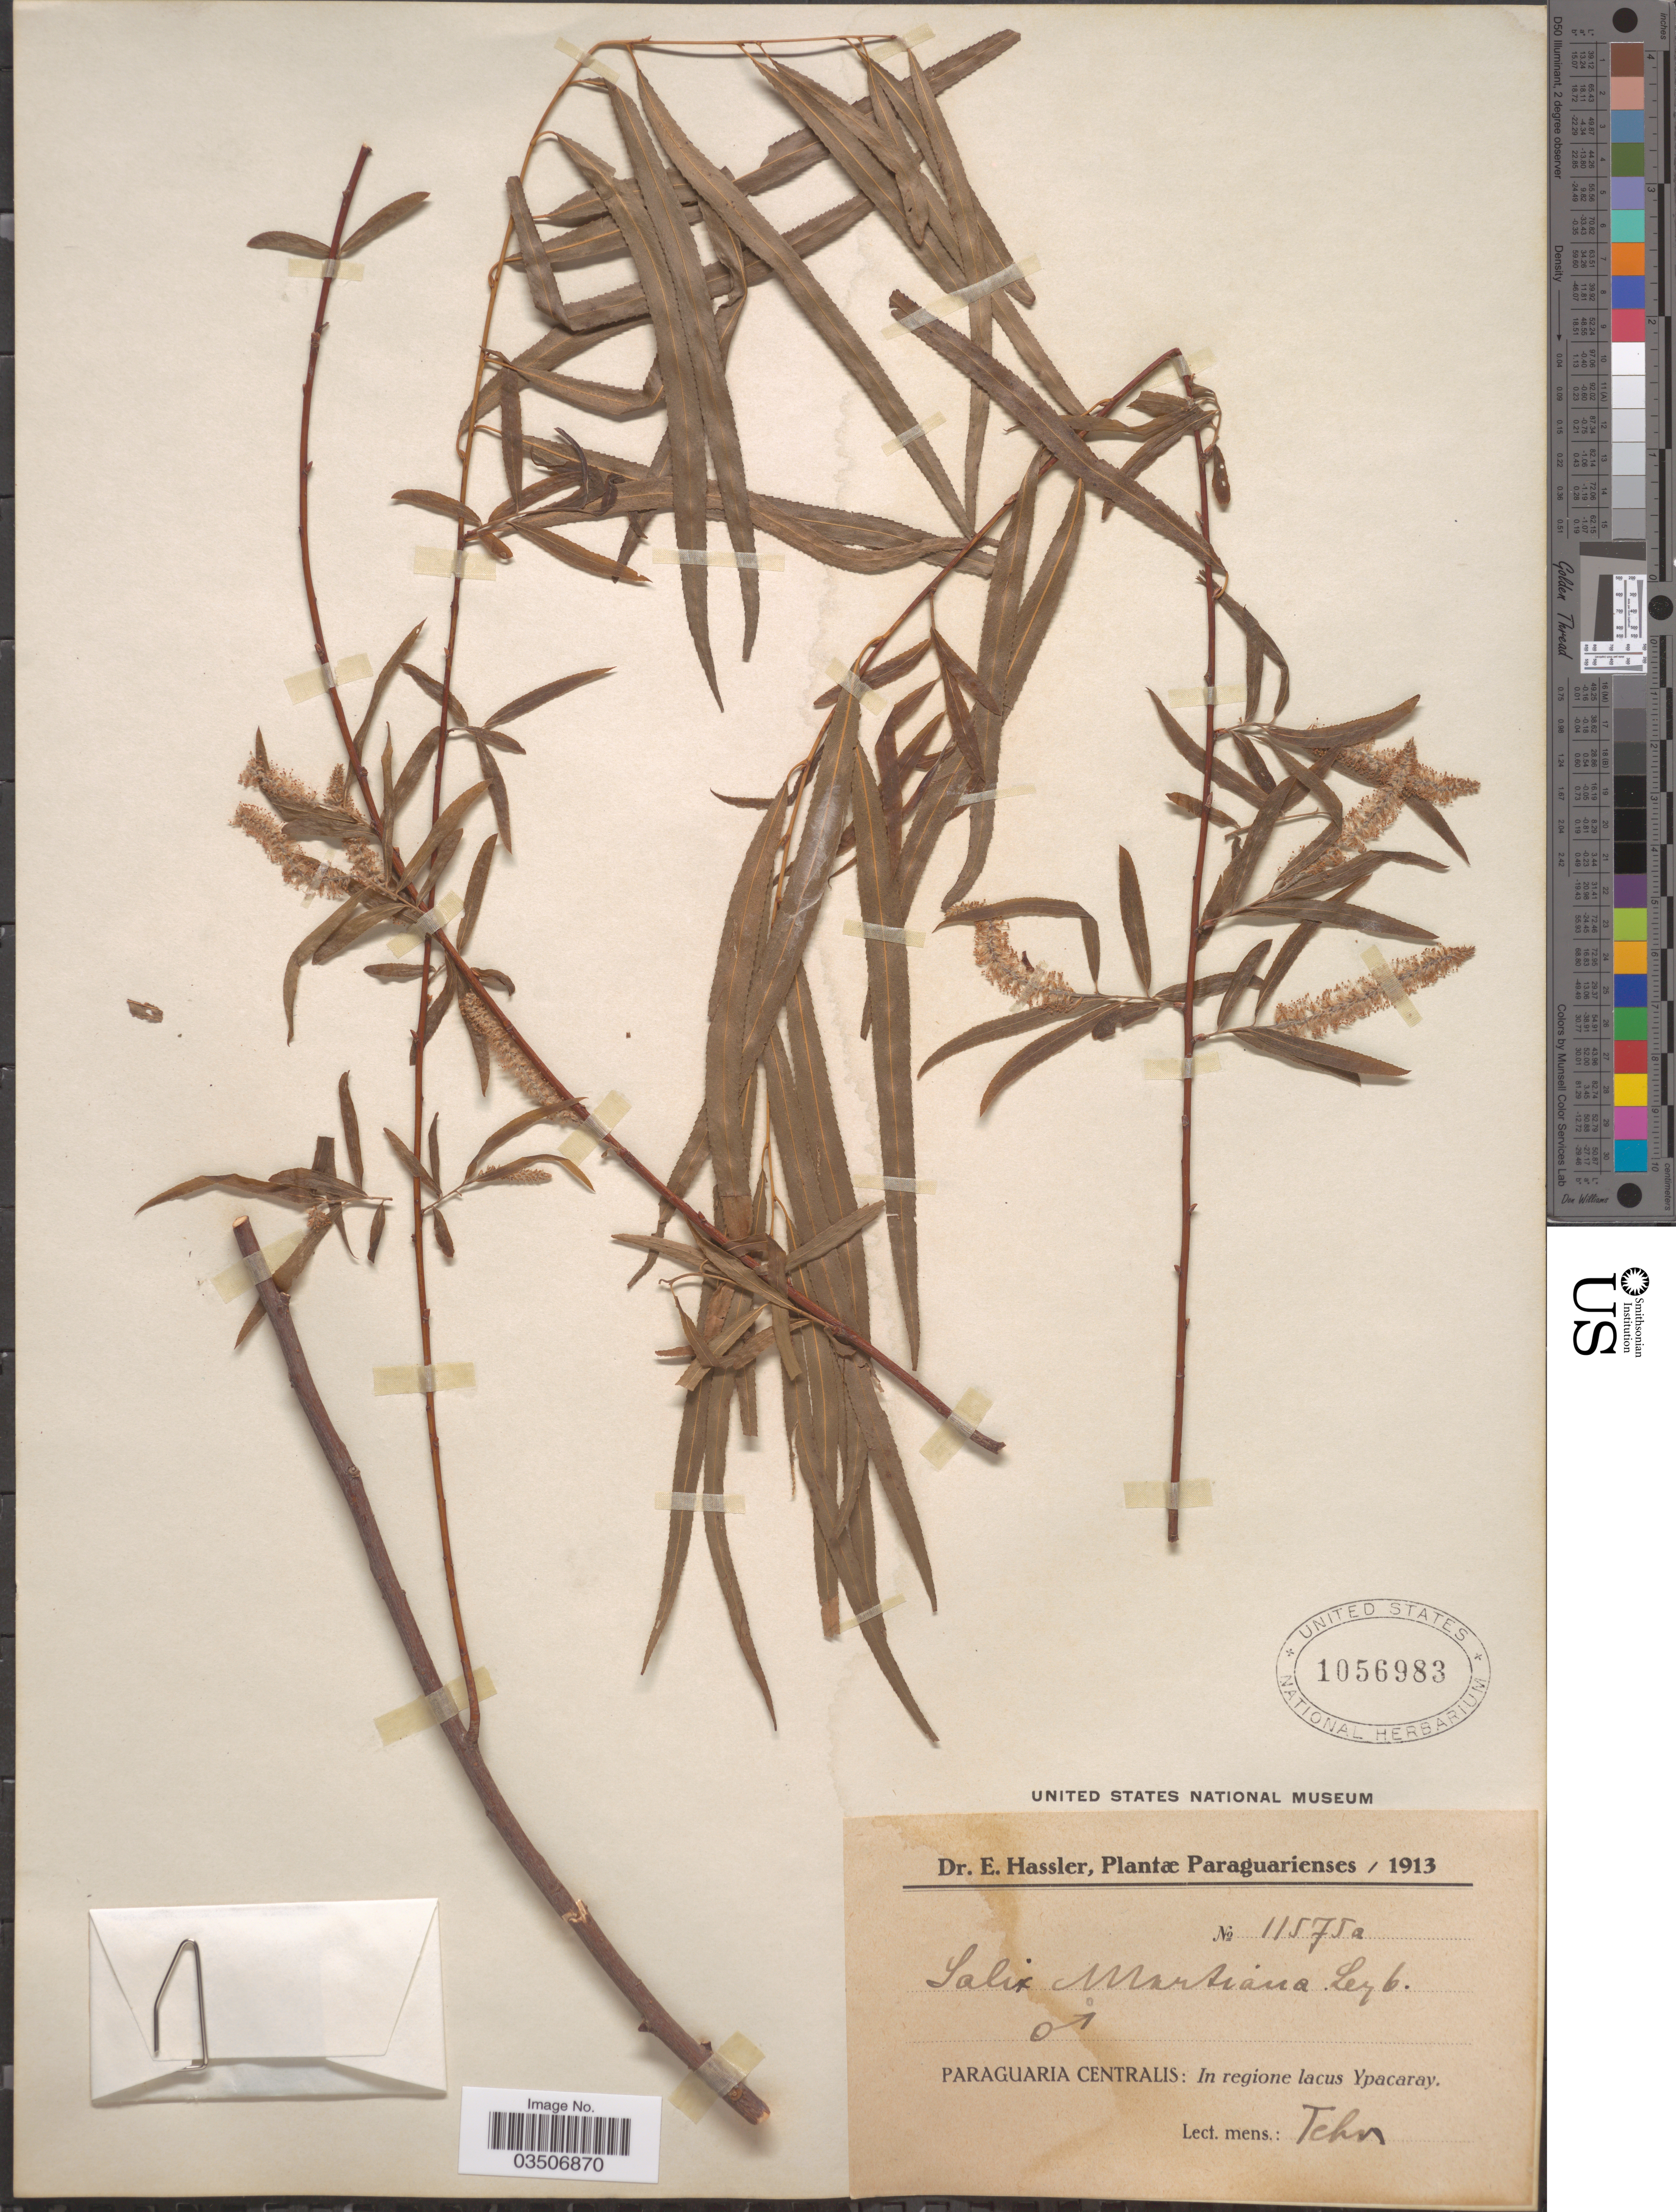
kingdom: Plantae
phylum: Tracheophyta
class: Magnoliopsida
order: Malpighiales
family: Salicaceae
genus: Salix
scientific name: Salix martiana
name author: Leyb.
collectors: E. Hassler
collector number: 11575a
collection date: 1913-02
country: Paraguay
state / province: Paraguari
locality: Paraguaria Centralis: in regione lacus Ypacaray.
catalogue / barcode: US 1056983